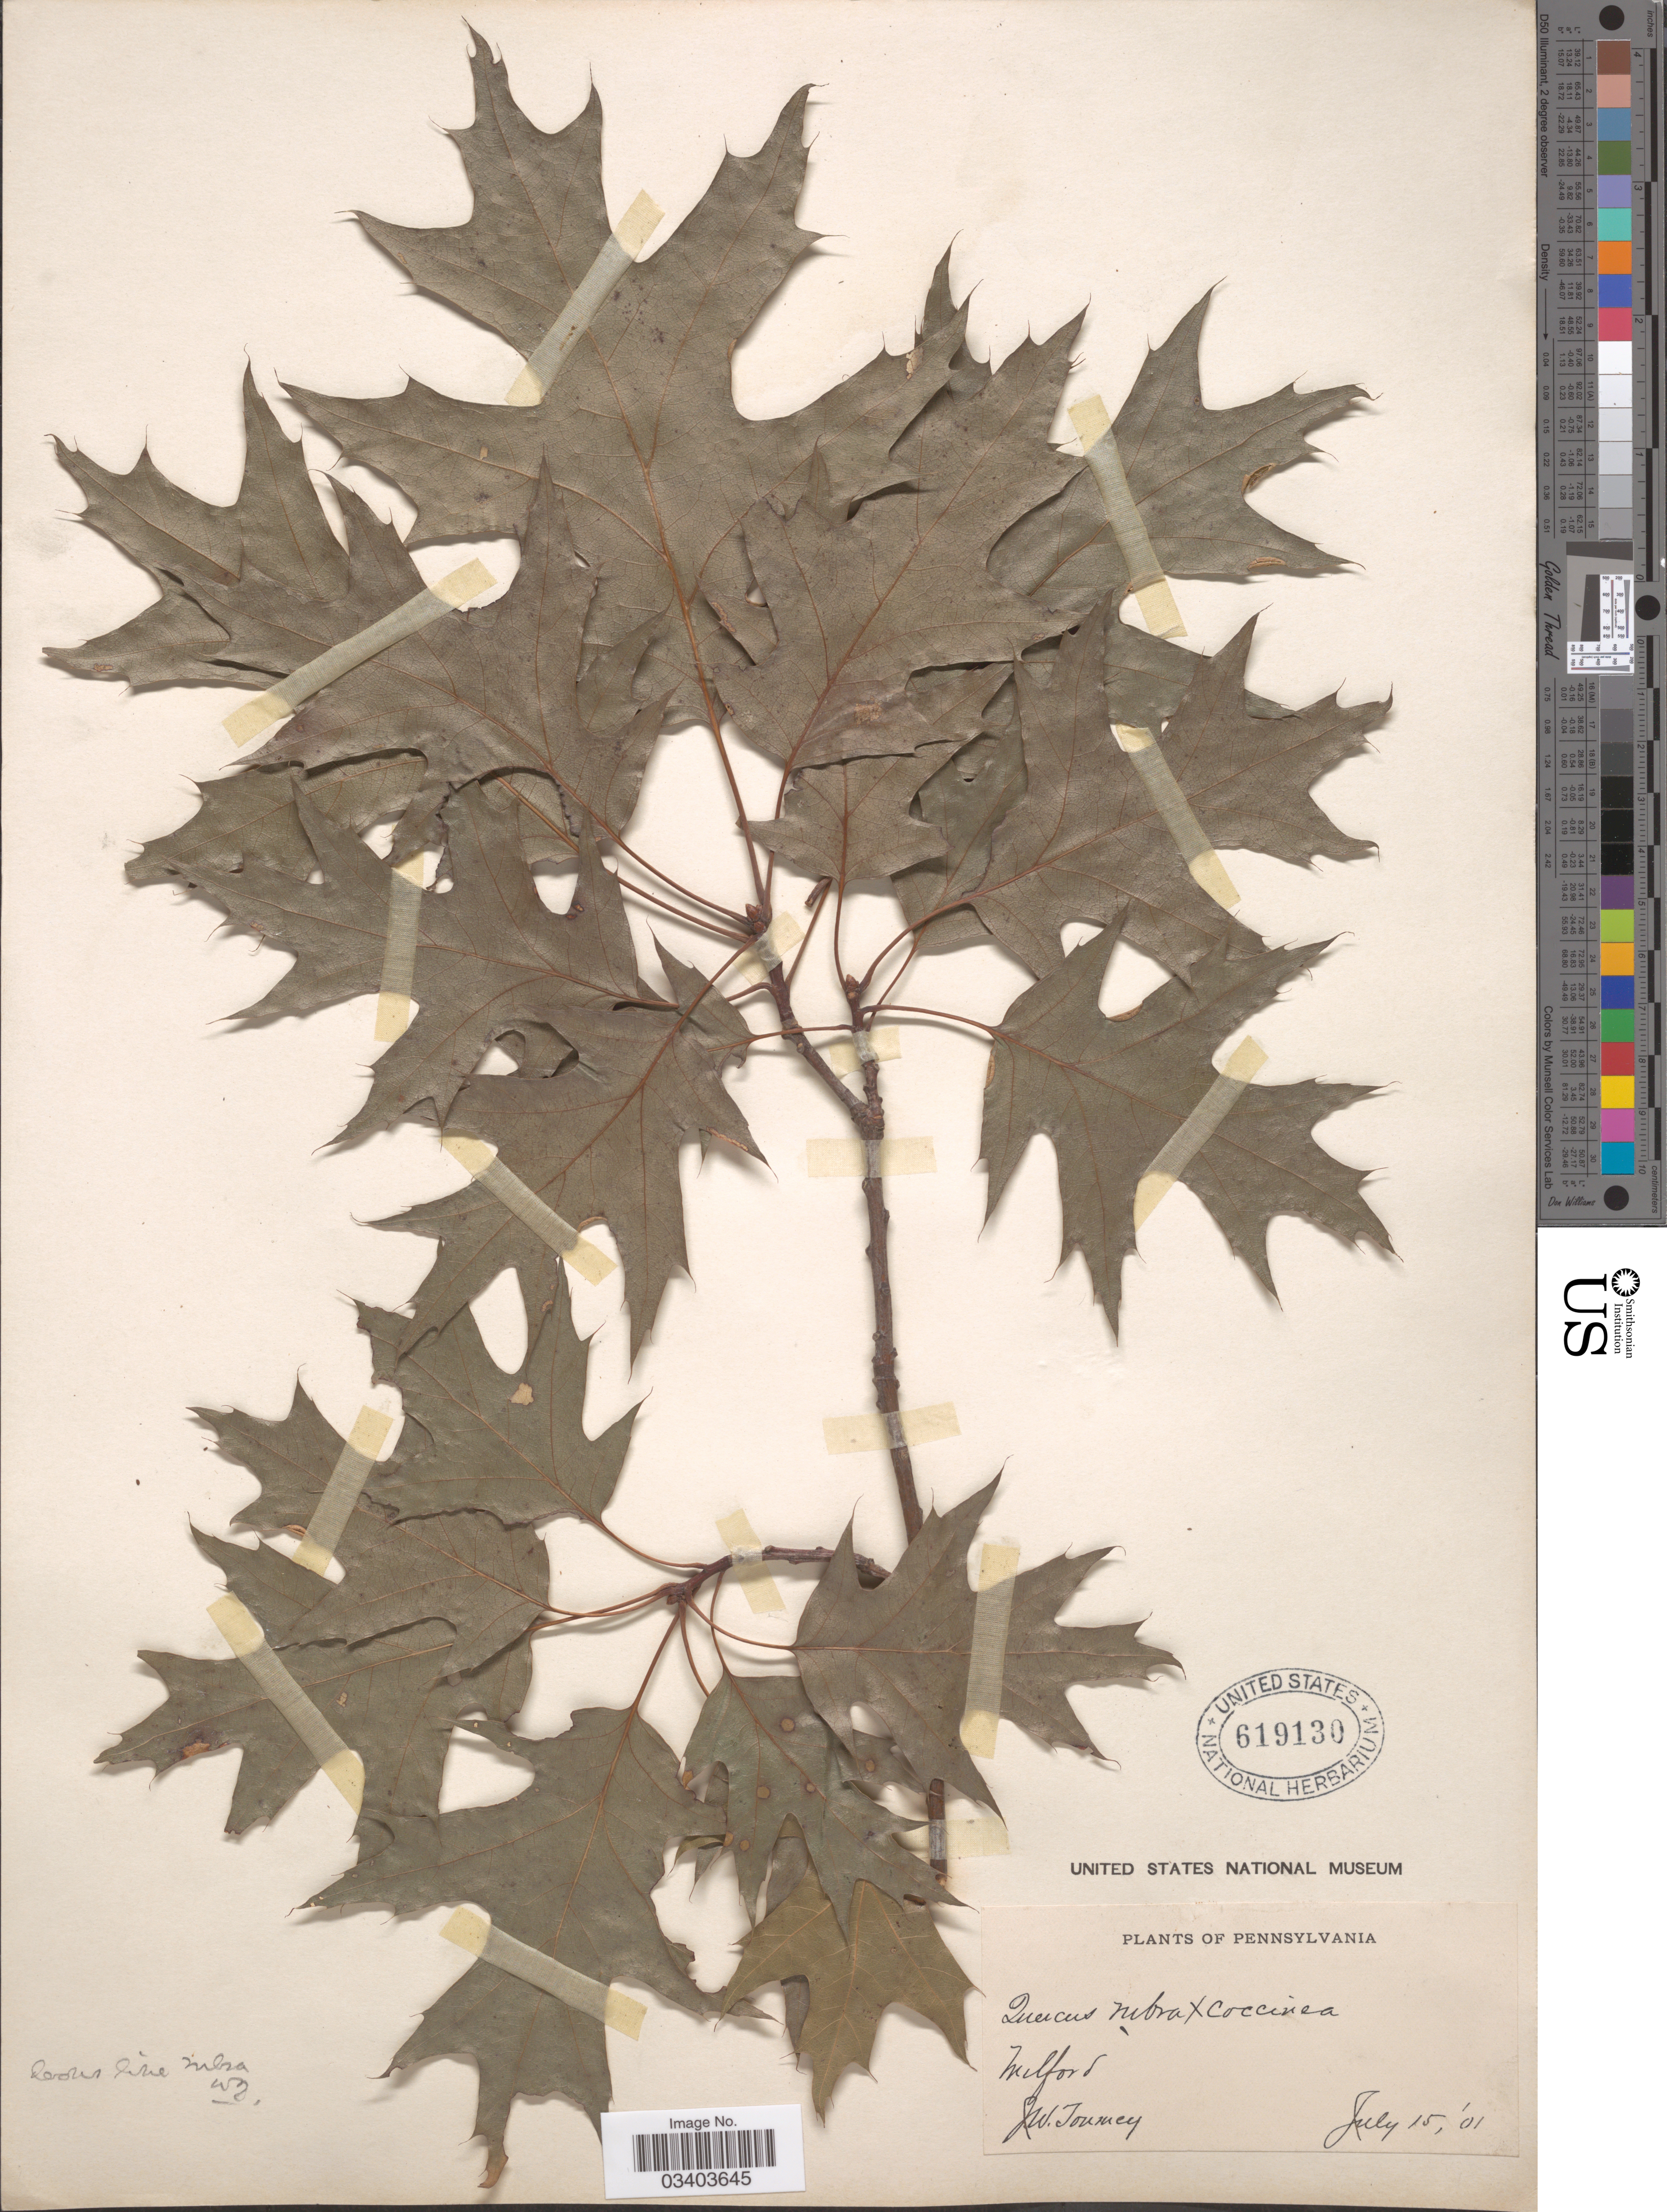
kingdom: Plantae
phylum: Tracheophyta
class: Magnoliopsida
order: Fagales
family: Fagaceae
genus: Quercus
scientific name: Quercus borealis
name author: F. Michx.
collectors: J. W. Toumey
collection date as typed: Transcribed d/m/y: 15/7/1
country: United States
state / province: Pennsylvania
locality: Milford.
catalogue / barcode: US 619130